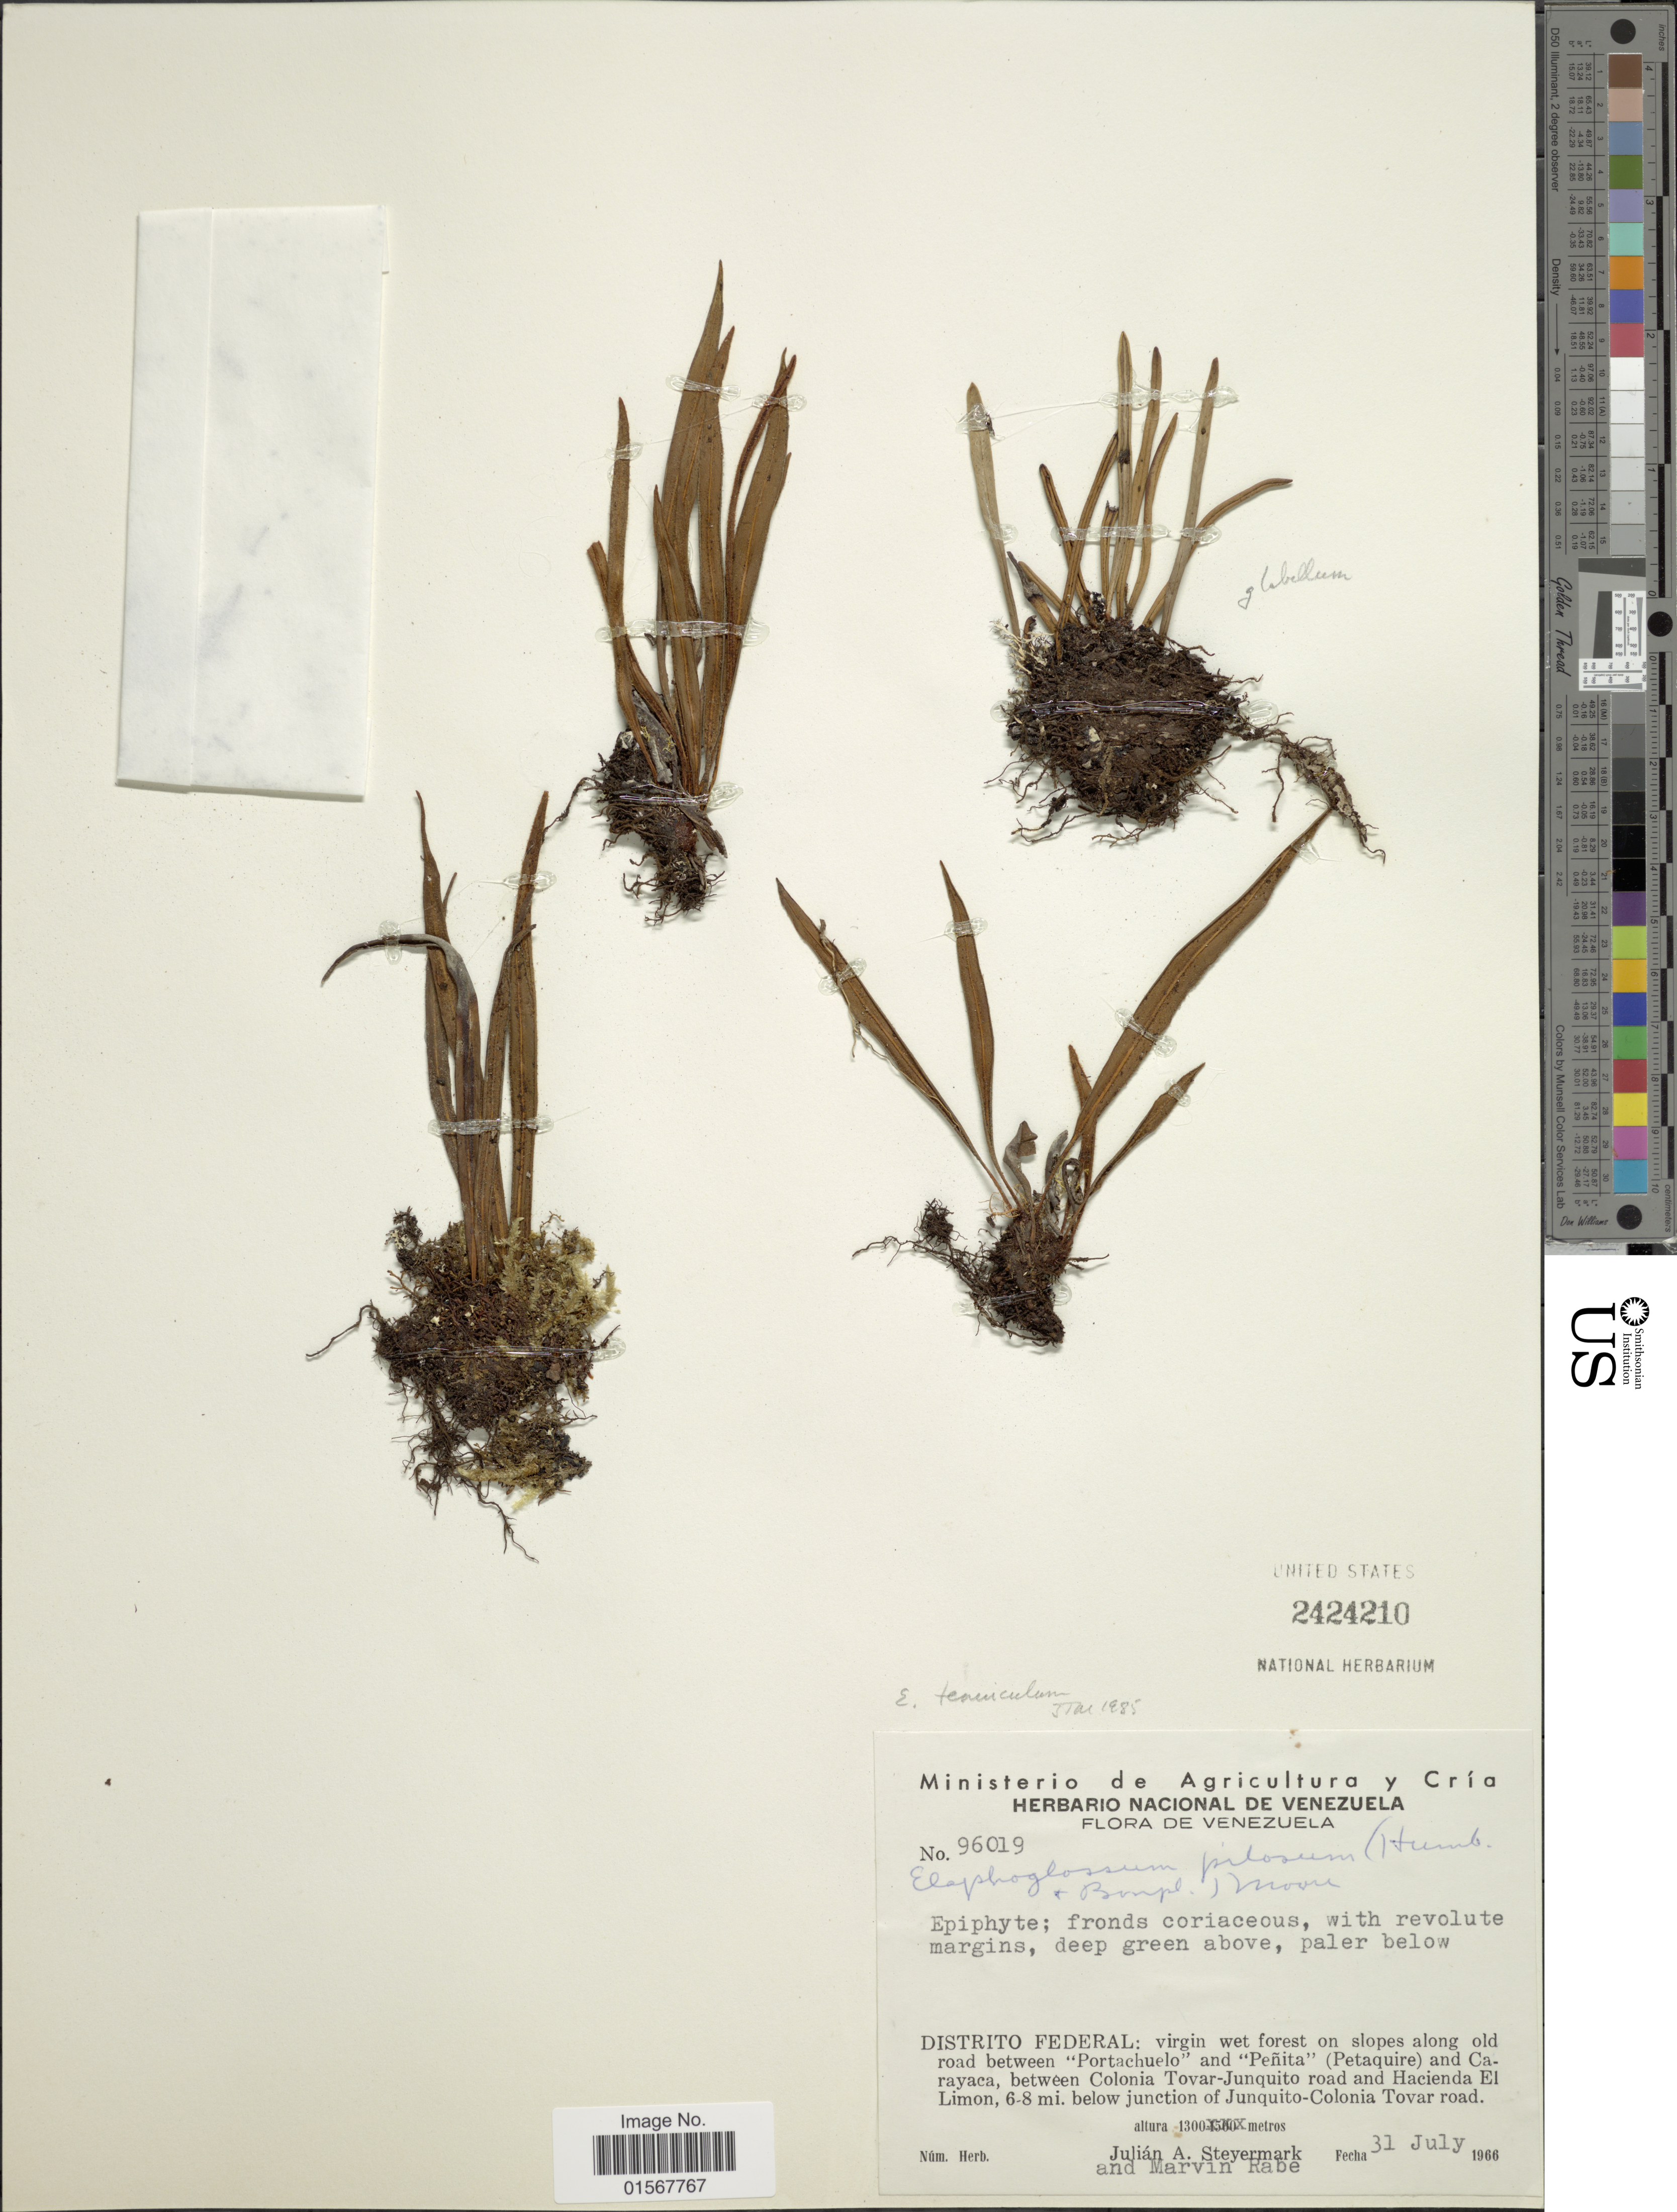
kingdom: Plantae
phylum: Tracheophyta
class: Polypodiopsida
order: Polypodiales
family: Dryopteridaceae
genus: Elaphoglossum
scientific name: Elaphoglossum tenuiculum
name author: (Fée) Baker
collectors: J. Steyermark & M. Rabe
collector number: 96019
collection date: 1966-07-31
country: Venezuela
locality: Distrito Federal: virgin wet forest on slopes along old road between "Portachuelo" and "Penita" (Petaquire) and Carayaca, between Colonia Tovar-Junquito road and Hacienda El Limon, 6-8 mi. below junction of Junquito-Colonia Tovar road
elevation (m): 1300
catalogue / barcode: US 2424210